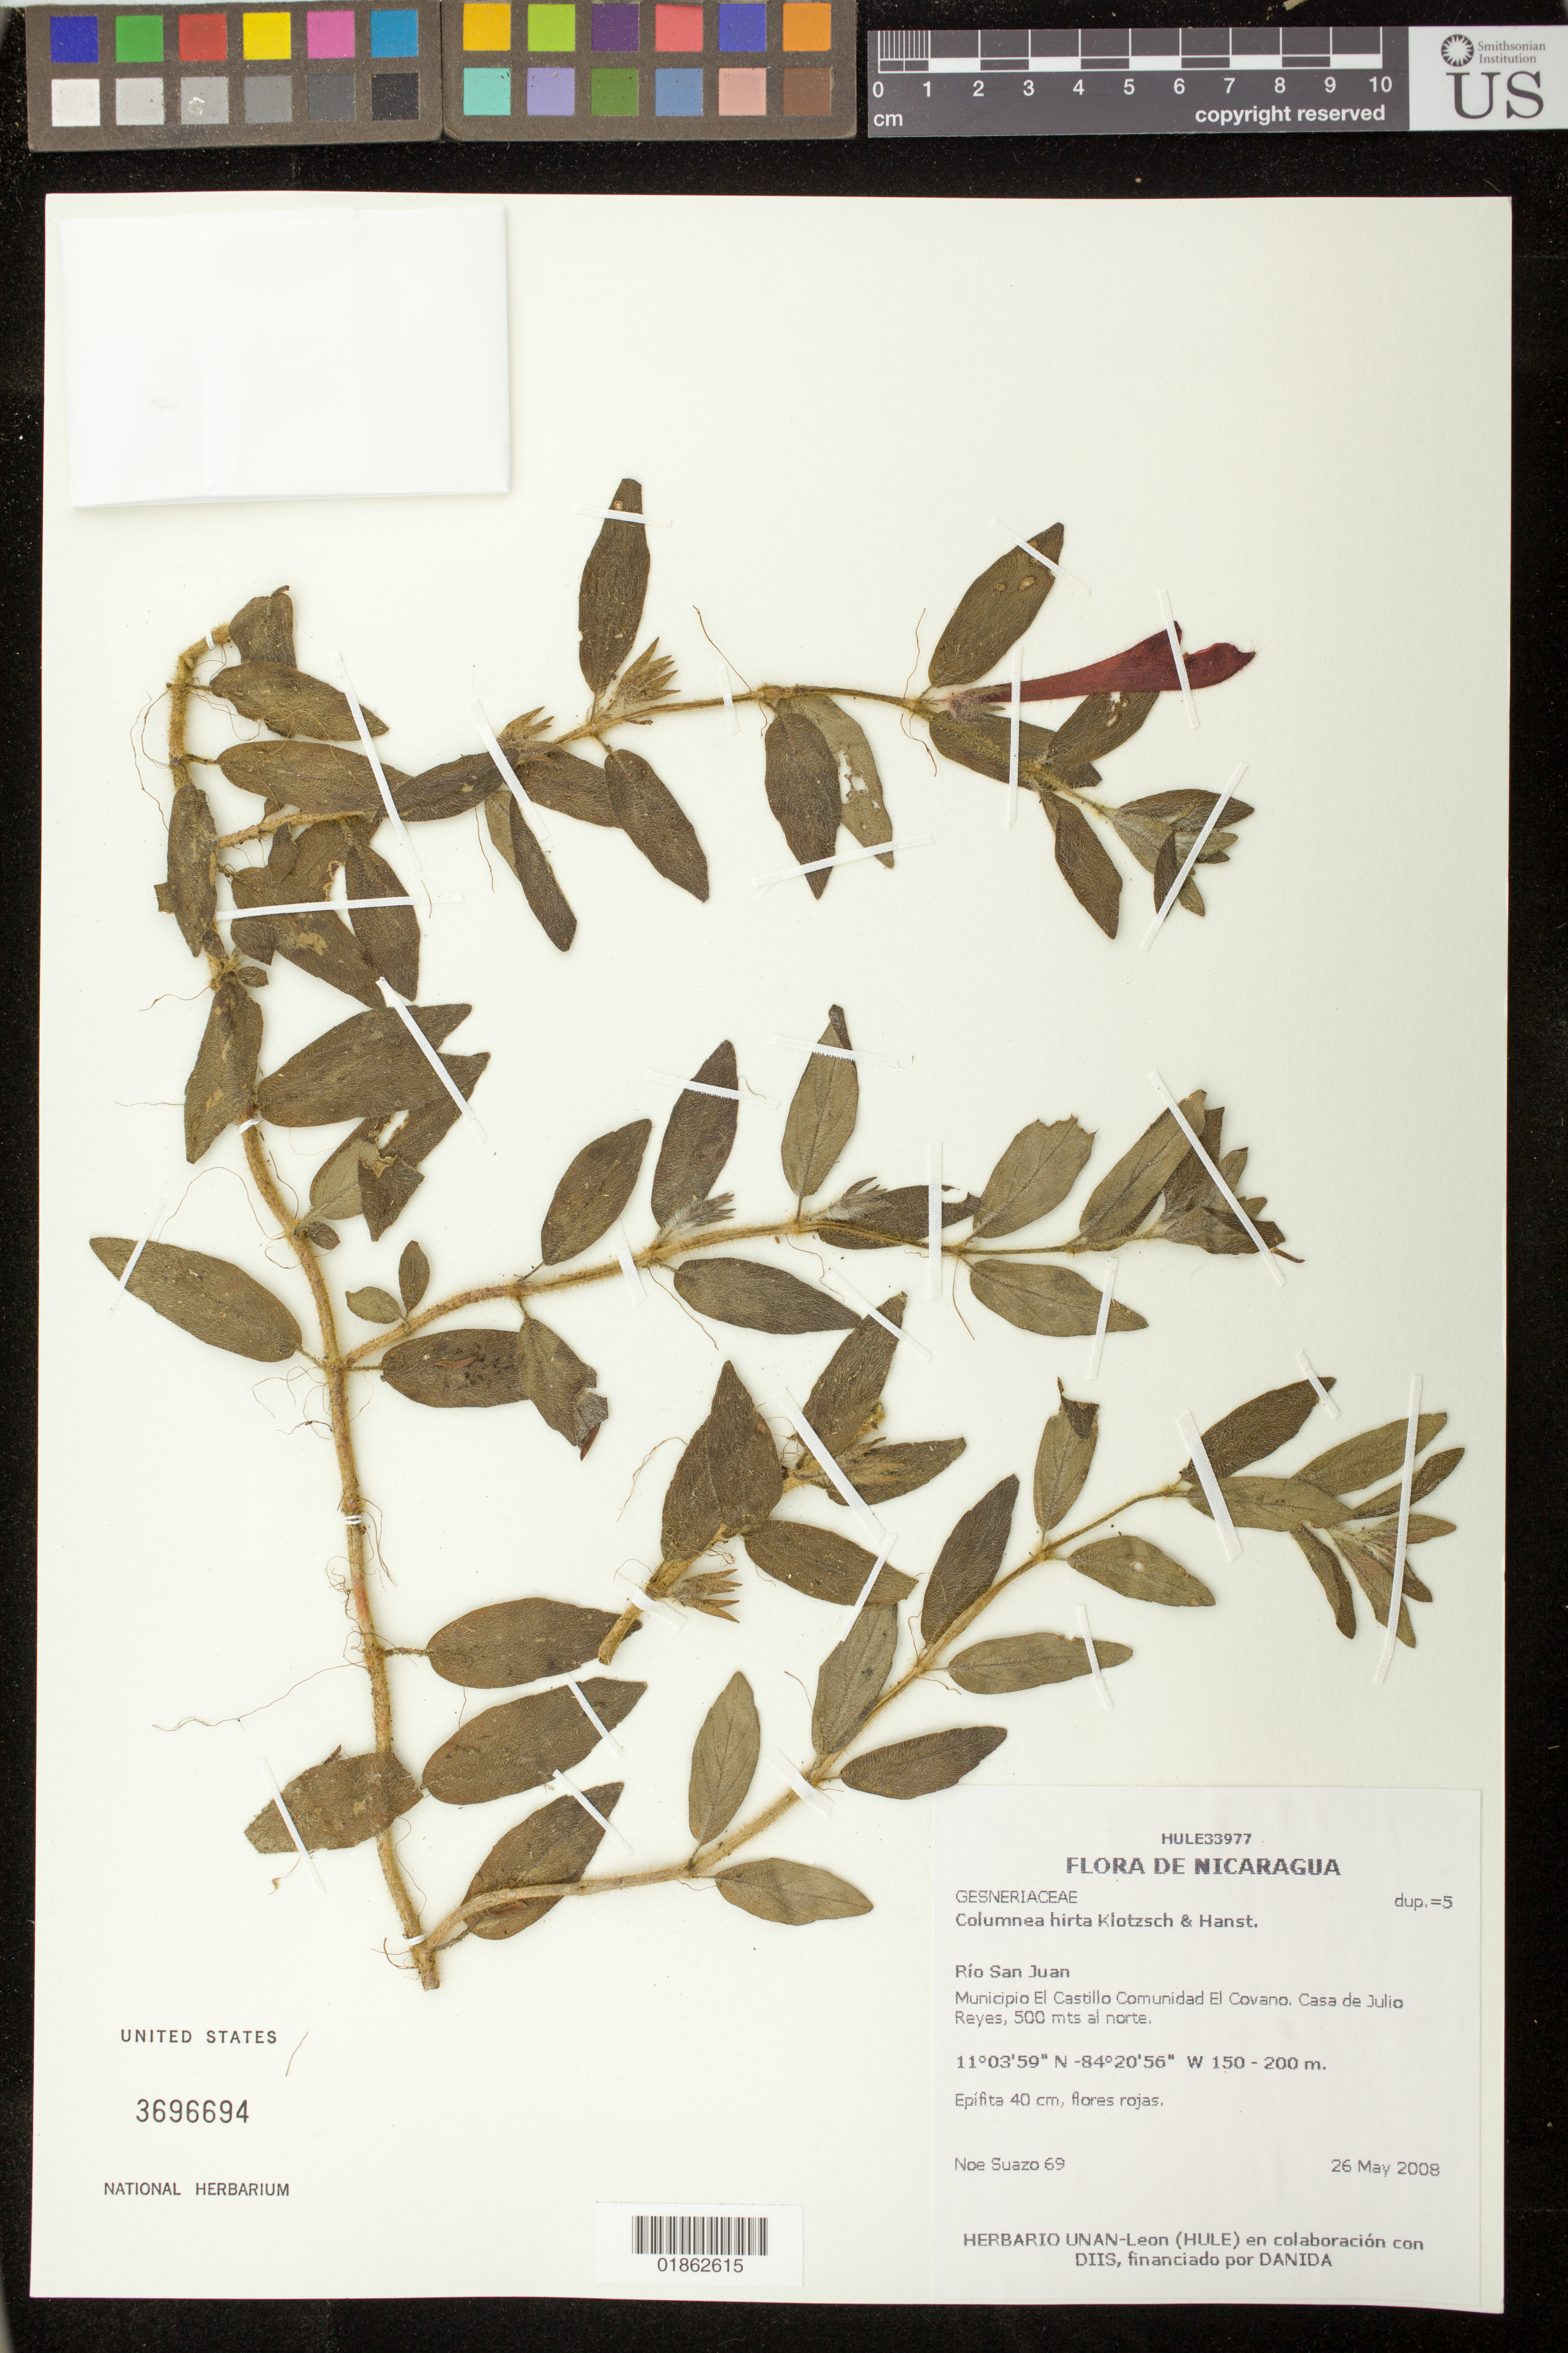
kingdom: Plantae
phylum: Tracheophyta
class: Magnoliopsida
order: Lamiales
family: Gesneriaceae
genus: Columnea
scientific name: Columnea hirta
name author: Klotzsch & Hanst.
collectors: N. Suazo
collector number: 69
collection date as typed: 26 May 2008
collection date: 2008-05-26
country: Nicaragua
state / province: Río San Juan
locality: Municipio El Castillo Comunidad El Covano. Casa de Julio Reyes, 500 mts al norte.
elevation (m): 150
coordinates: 11 03 59 N, 84 20 56 W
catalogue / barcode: US 3696694